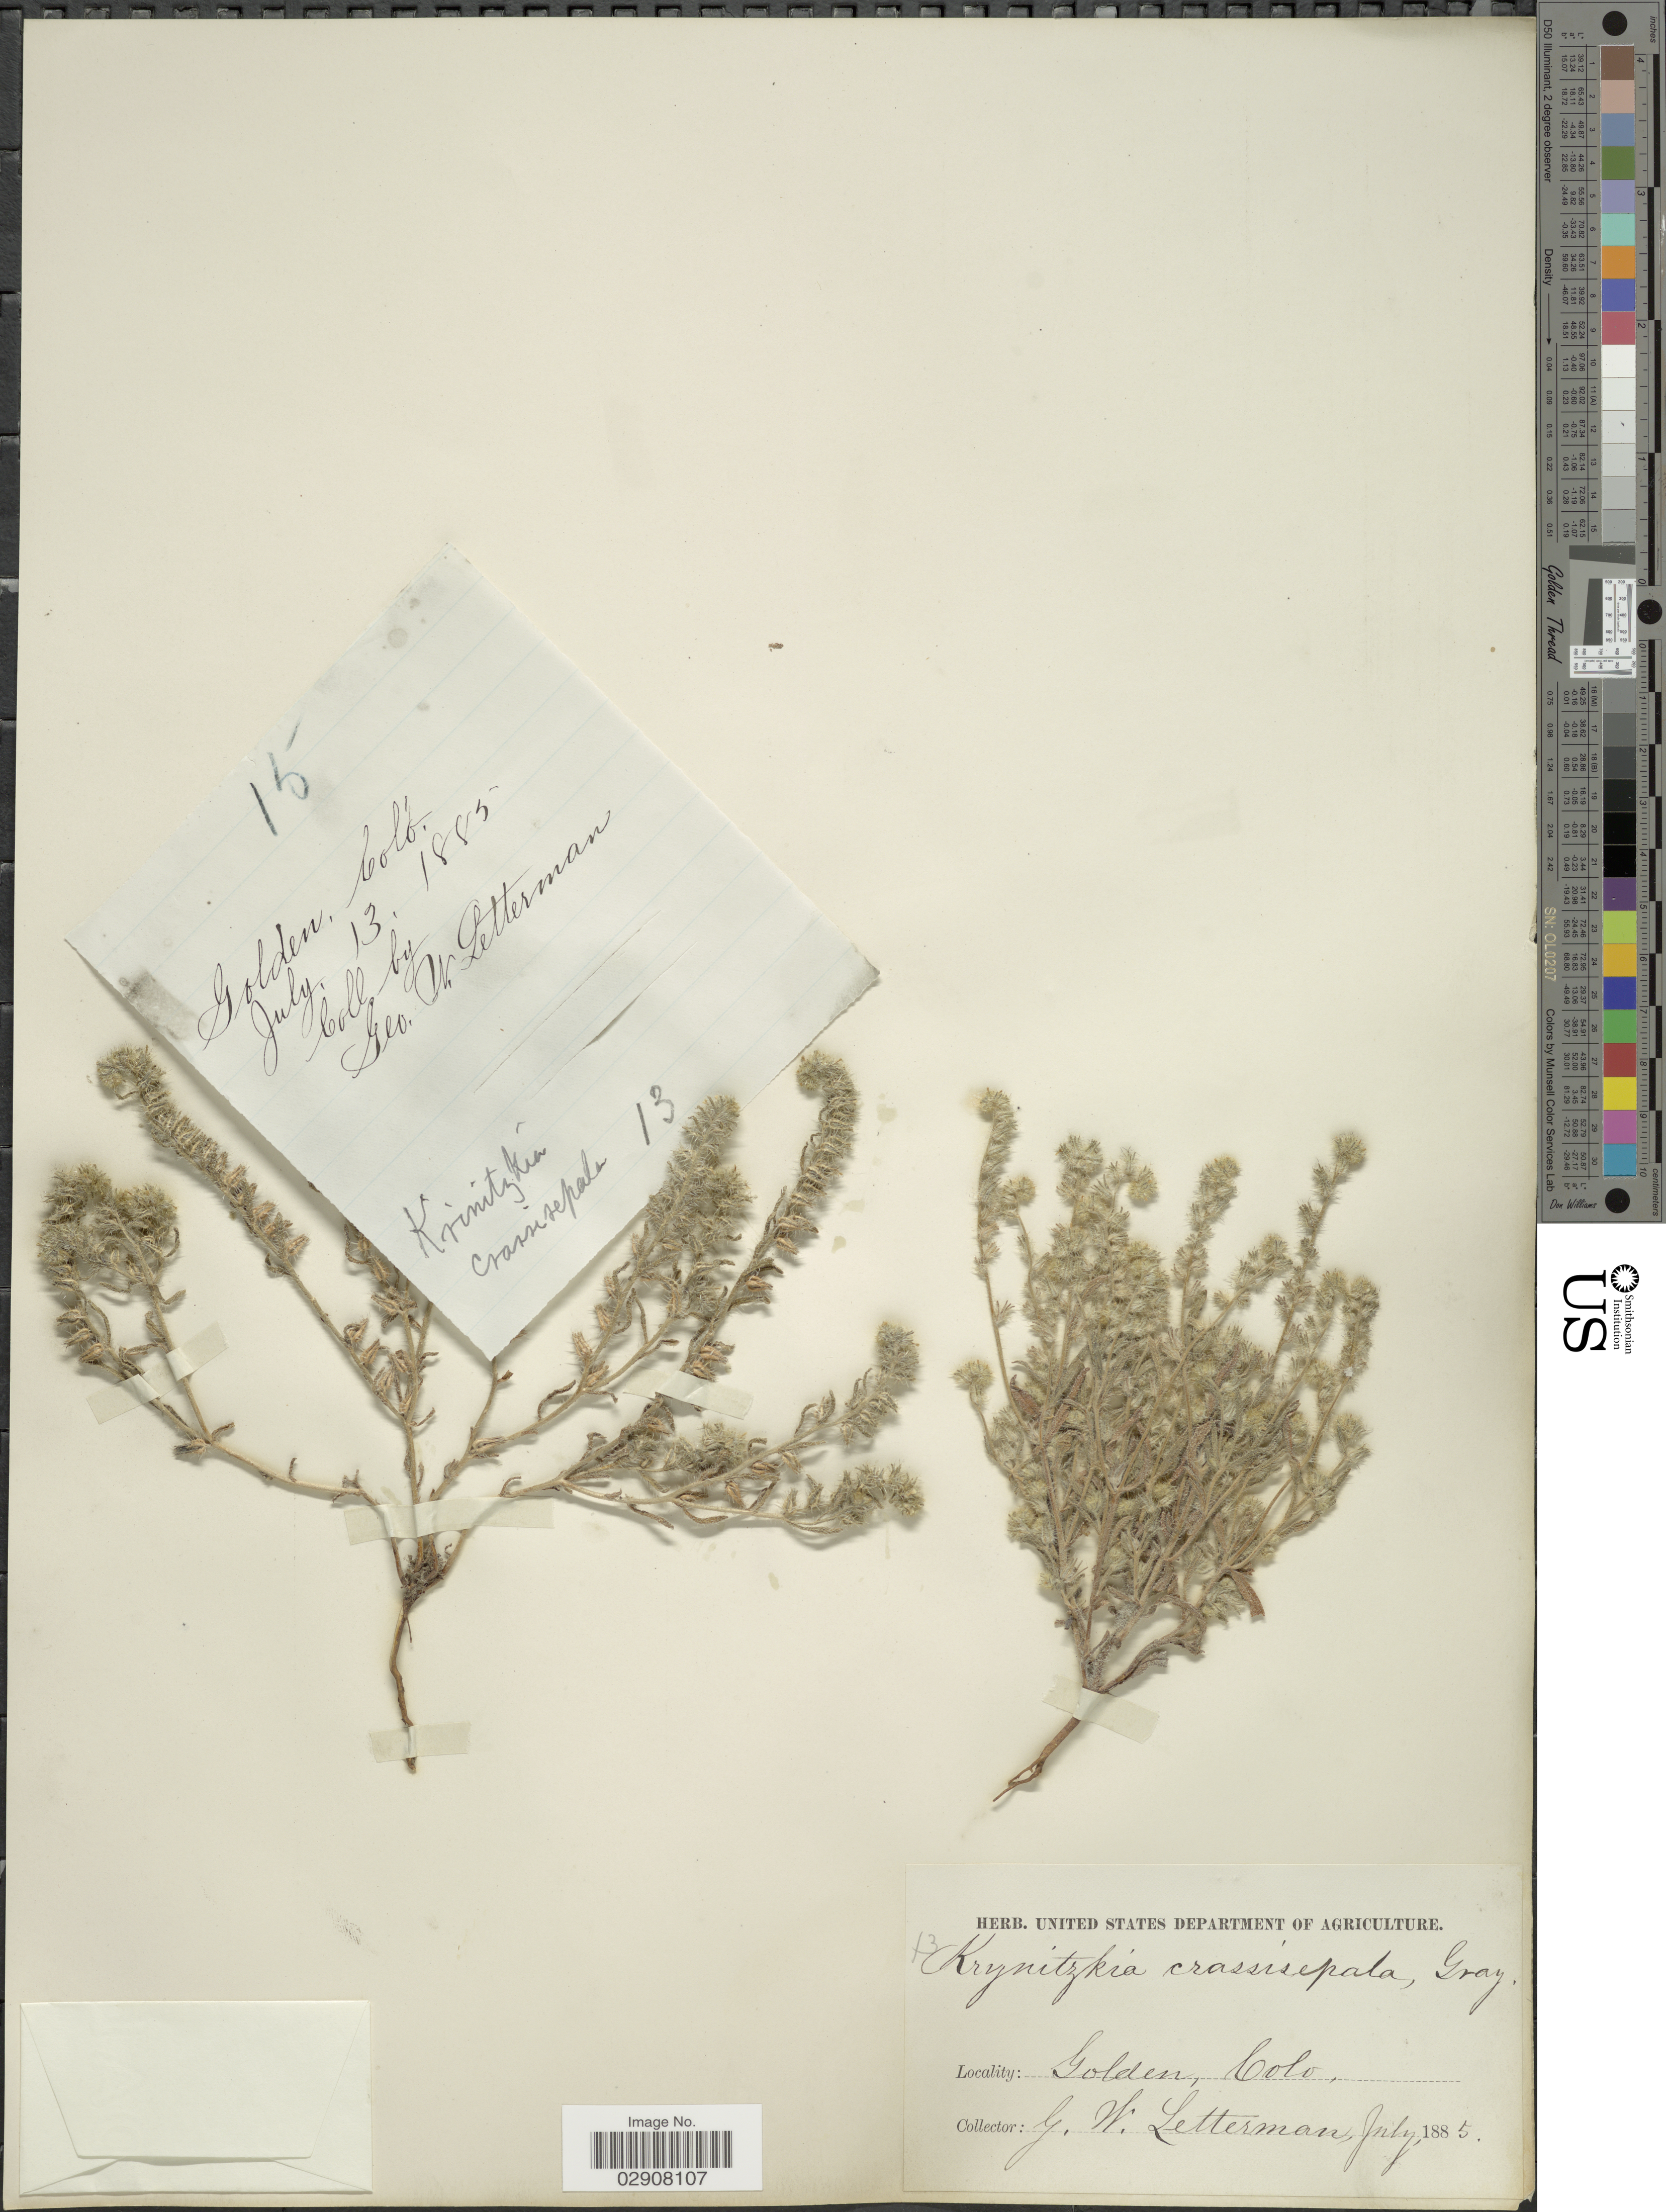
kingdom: Plantae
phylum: Tracheophyta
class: Magnoliopsida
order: Boraginales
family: Boraginaceae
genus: Cryptantha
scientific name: Cryptantha minima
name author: Rydb.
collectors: G. W. Letterman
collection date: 1885-07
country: United States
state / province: Colorado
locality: Golden.